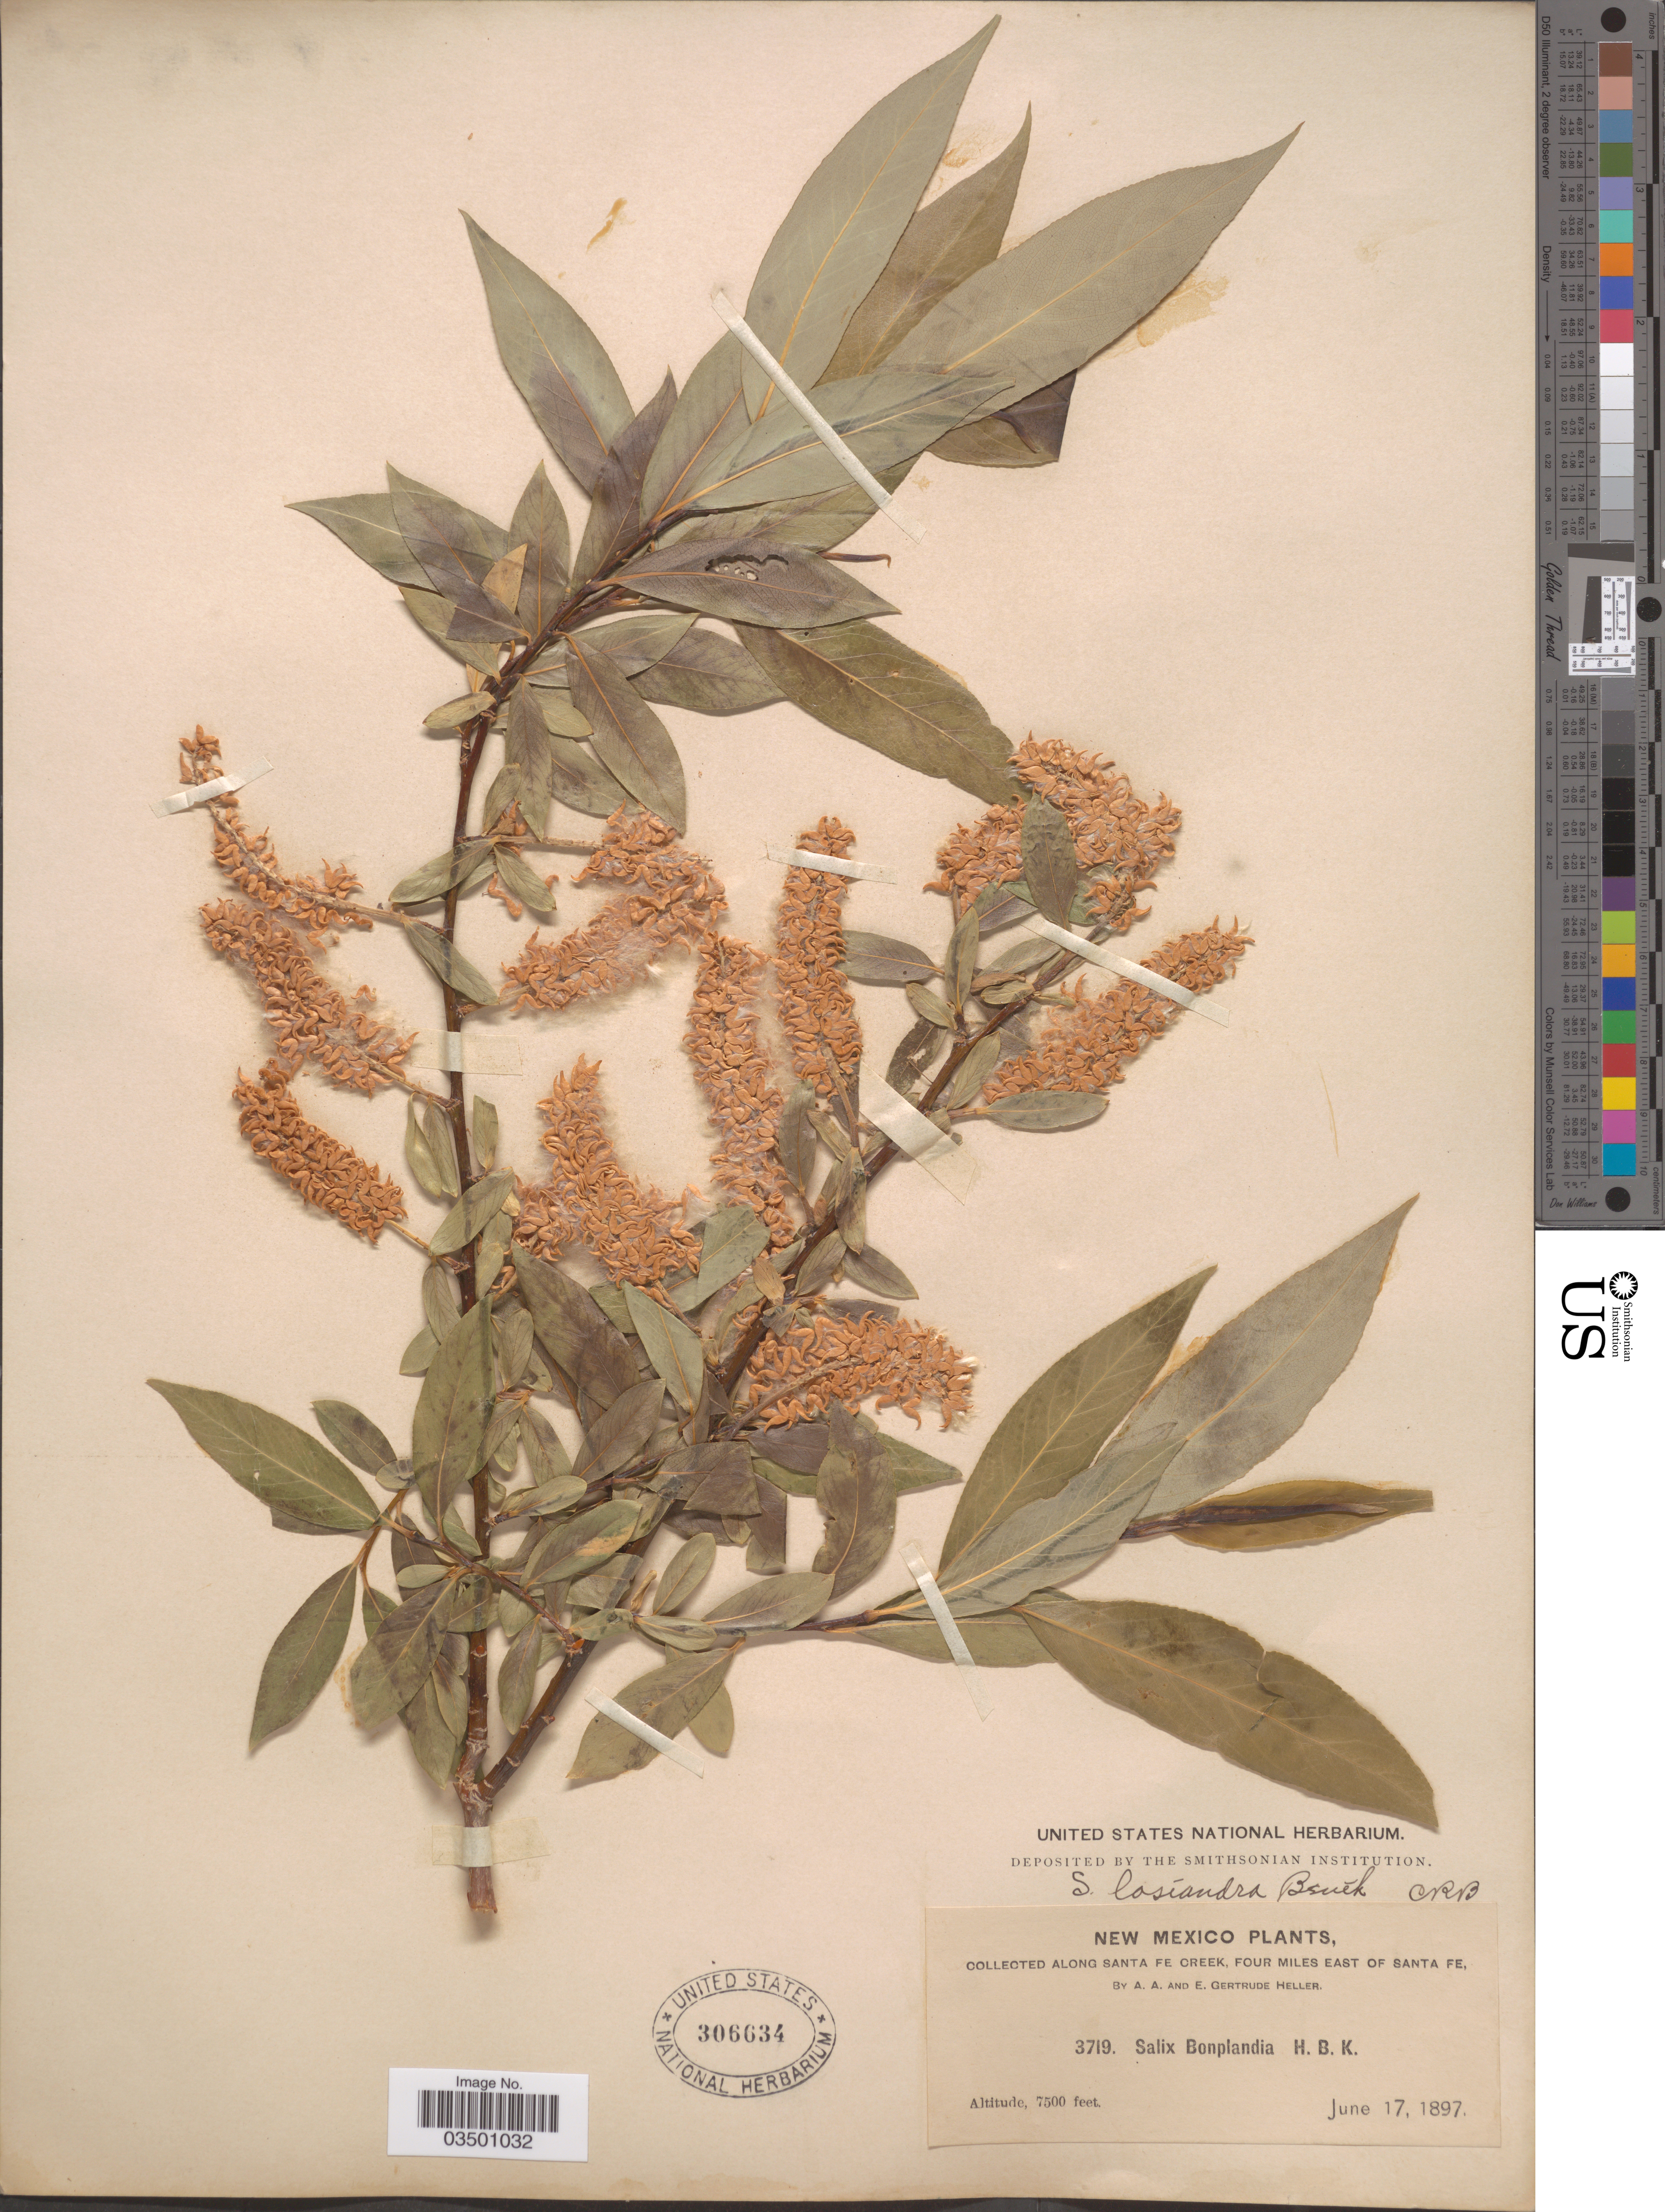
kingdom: Plantae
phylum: Tracheophyta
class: Magnoliopsida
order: Malpighiales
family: Salicaceae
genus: Salix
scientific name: Salix lasiandra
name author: Benth.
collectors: A. A. Heller & E. Gertrude Heller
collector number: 3719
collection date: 1897-06-17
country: United States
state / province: New Mexico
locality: Along Santa Fe Creek, four miles east of Santa Fe.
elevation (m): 2286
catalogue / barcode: US 306634